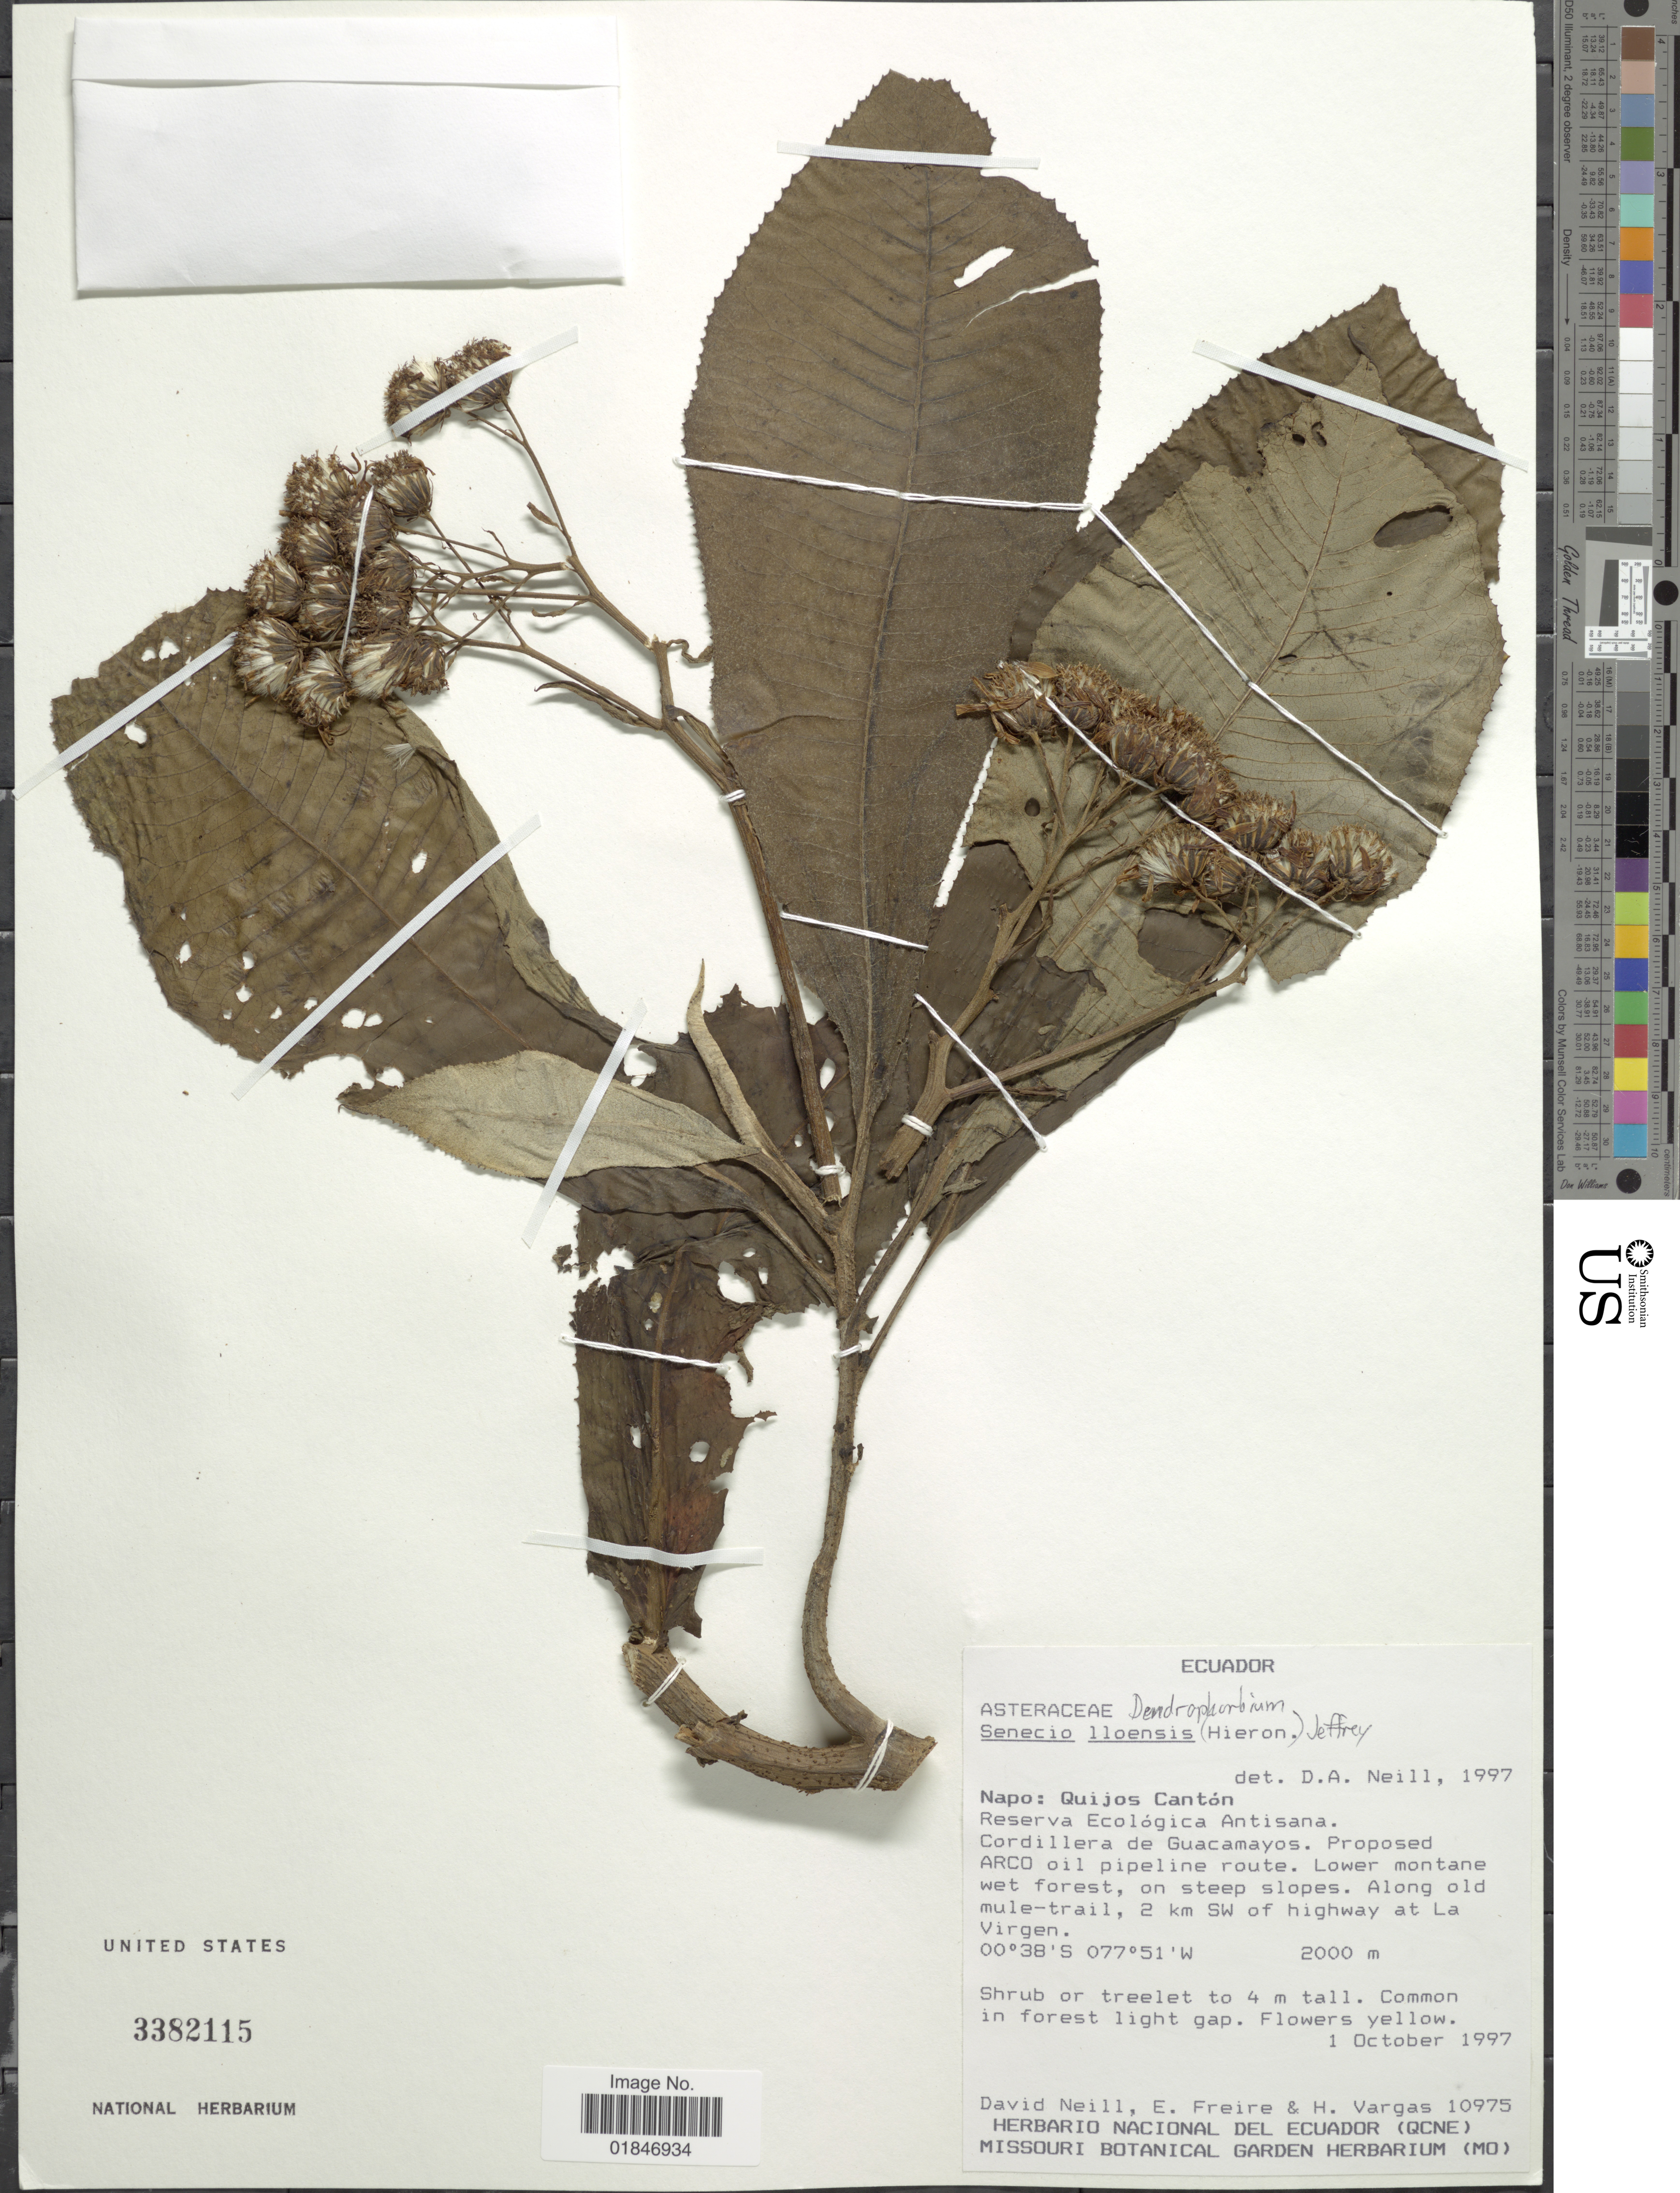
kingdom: Plantae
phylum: Tracheophyta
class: Magnoliopsida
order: Asterales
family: Asteraceae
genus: Dendrophorbium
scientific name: Dendrophorbium iloense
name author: (Hieron.) C. Jeffrey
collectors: D. Neill, E. Freire & H. Vargas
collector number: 10975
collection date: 1997-10-01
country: Ecuador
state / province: Napo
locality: Napo: Quijos Canton. Reserva Ecologica Antisana. Cordillera de Guacamayos. Proposed ARCO oil pipeline route.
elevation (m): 2000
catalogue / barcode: US 3382115